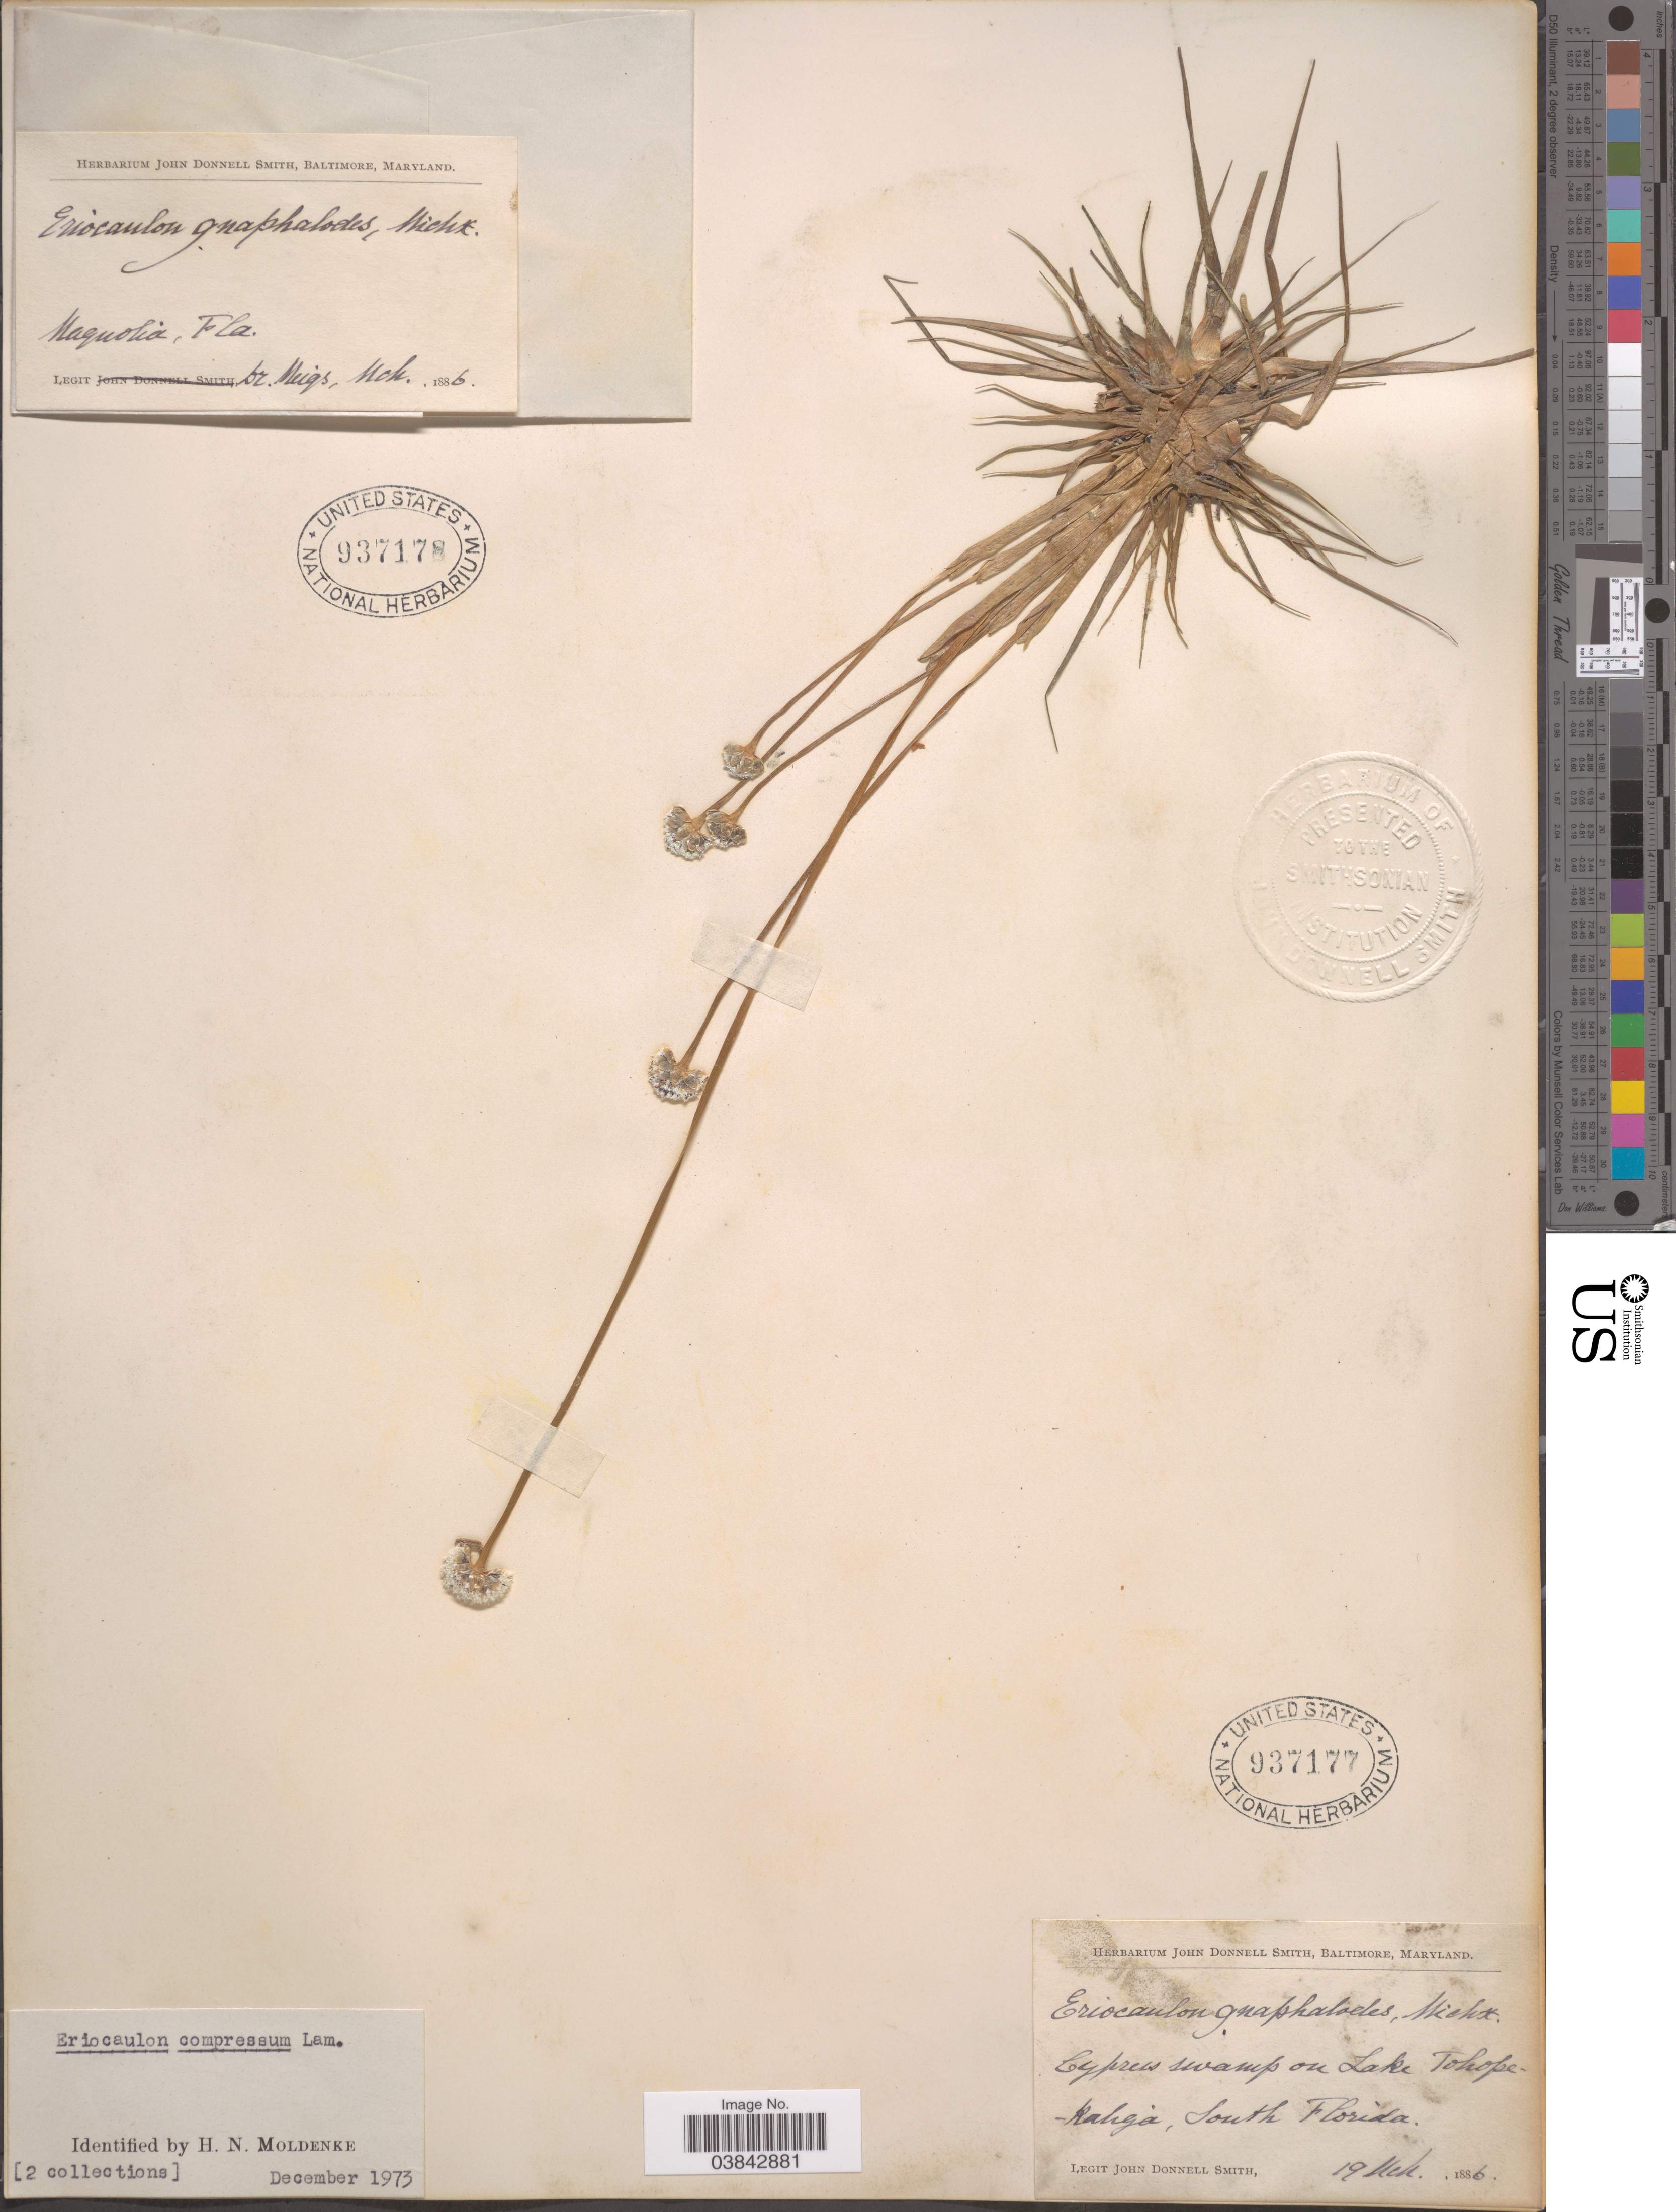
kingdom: Plantae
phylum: Tracheophyta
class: Liliopsida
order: Poales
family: Eriocaulaceae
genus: Eriocaulon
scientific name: Eriocaulon compressum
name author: Lam.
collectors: Meigs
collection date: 1886-03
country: United States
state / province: Florida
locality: Maquolia.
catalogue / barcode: US 937178-2